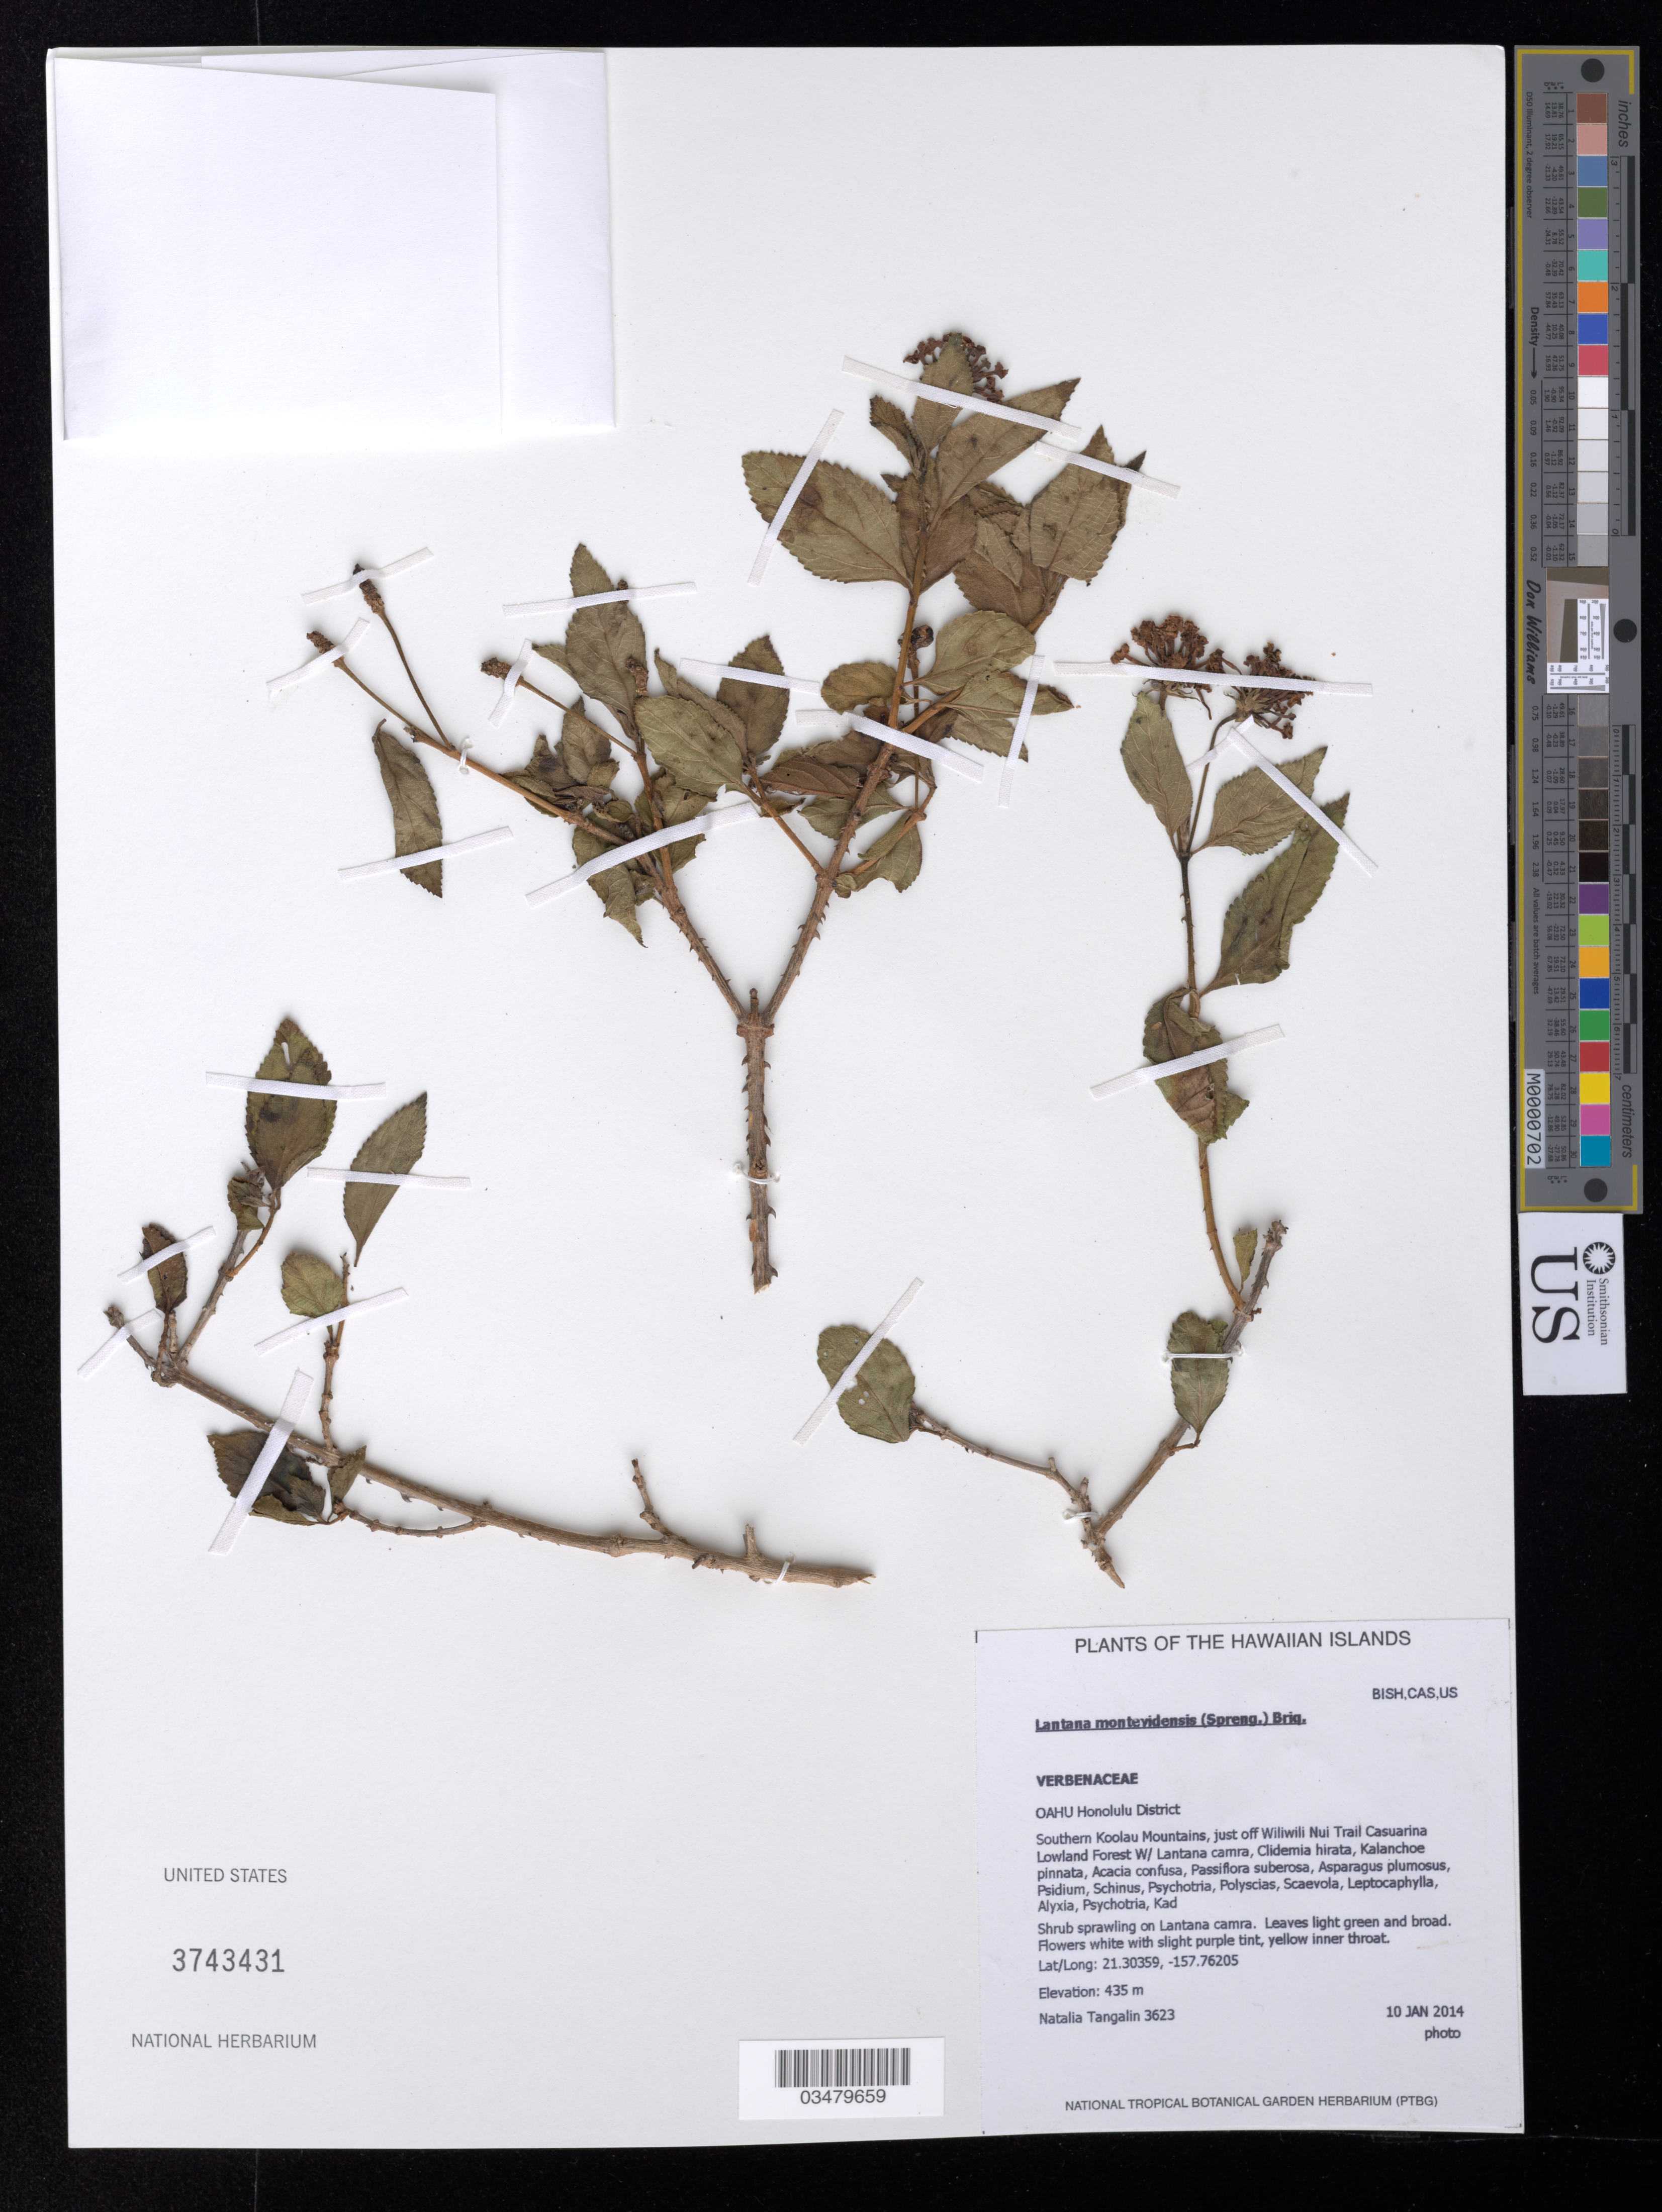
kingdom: Plantae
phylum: Tracheophyta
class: Magnoliopsida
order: Lamiales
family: Verbenaceae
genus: Lantana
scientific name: Lantana montevidensis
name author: (Spreng.) Briq.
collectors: N. Tangalin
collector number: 3623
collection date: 2014-01-10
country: United States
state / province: Hawaii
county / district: Honolulu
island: Oahu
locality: Honolulu District, Southern Koolau Mountains, just off Wiliwili Nui Trail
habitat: Lowland forest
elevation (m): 435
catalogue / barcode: US 3743431